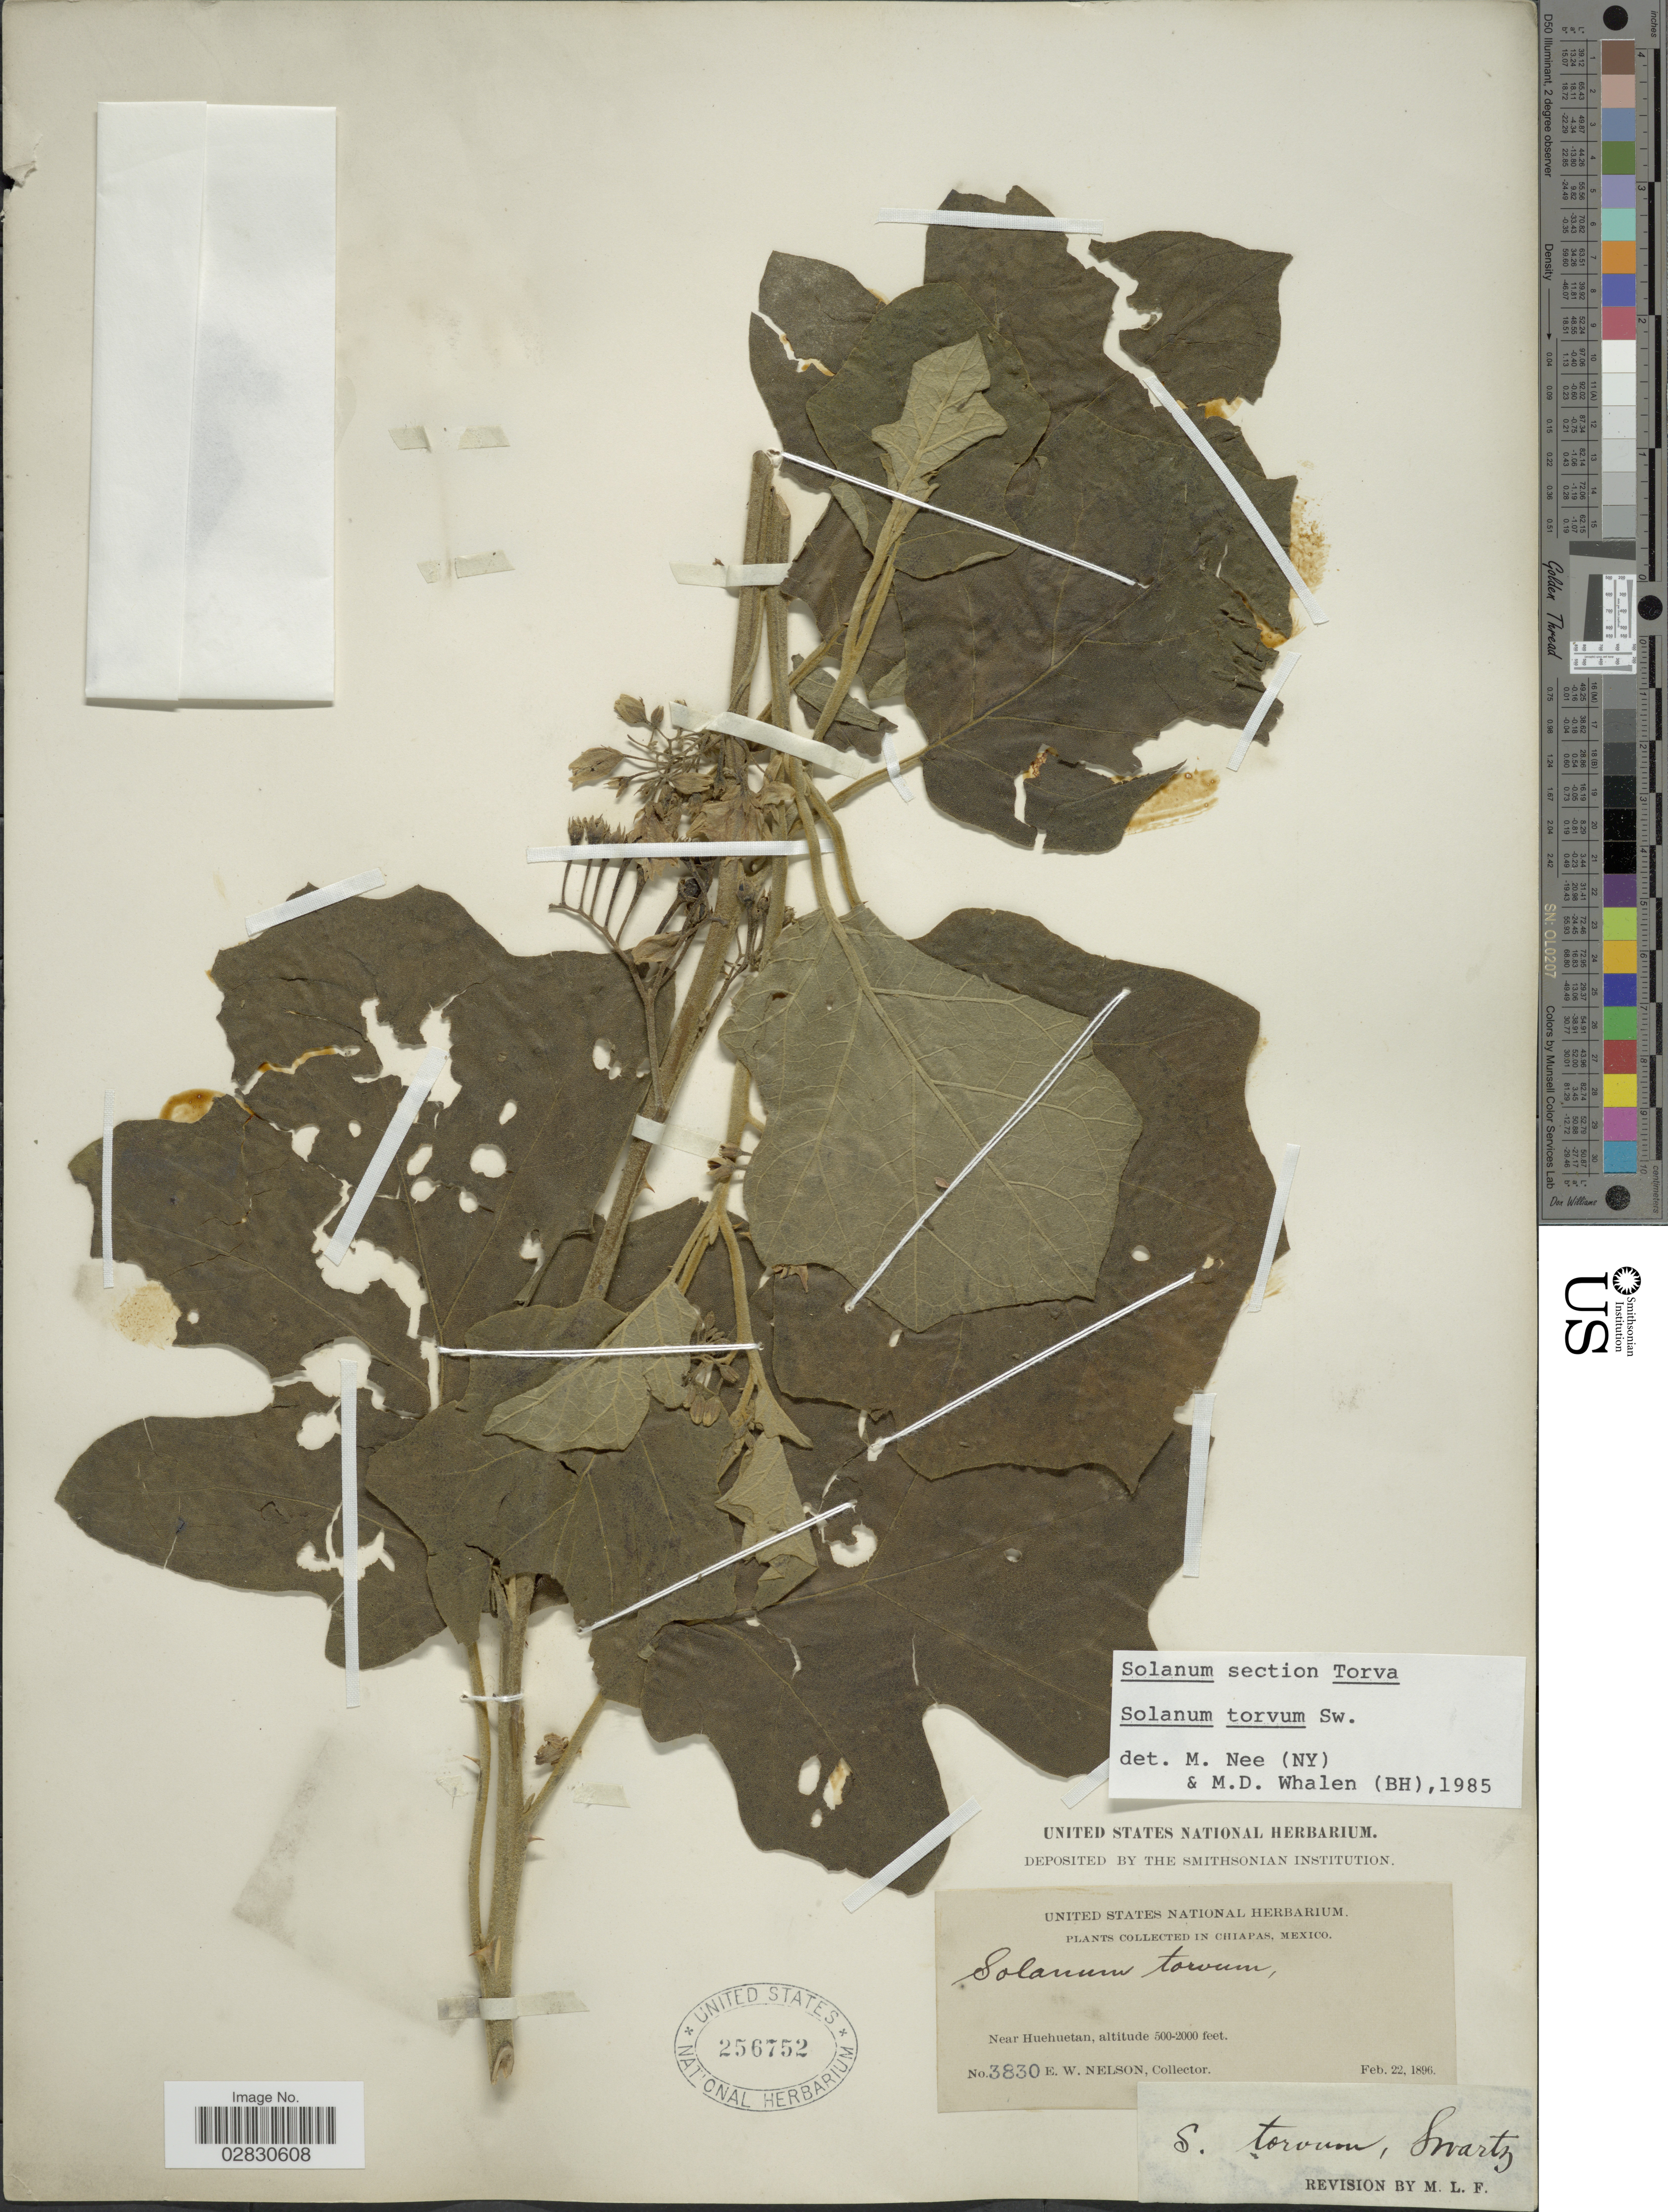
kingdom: Plantae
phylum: Tracheophyta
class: Magnoliopsida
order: Solanales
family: Solanaceae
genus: Solanum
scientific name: Solanum torvum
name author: Sw.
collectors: E. W. Nelson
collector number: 3830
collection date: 1896-02-22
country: Mexico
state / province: Chiapas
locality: Near Huehuetan.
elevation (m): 152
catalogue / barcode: US 256752